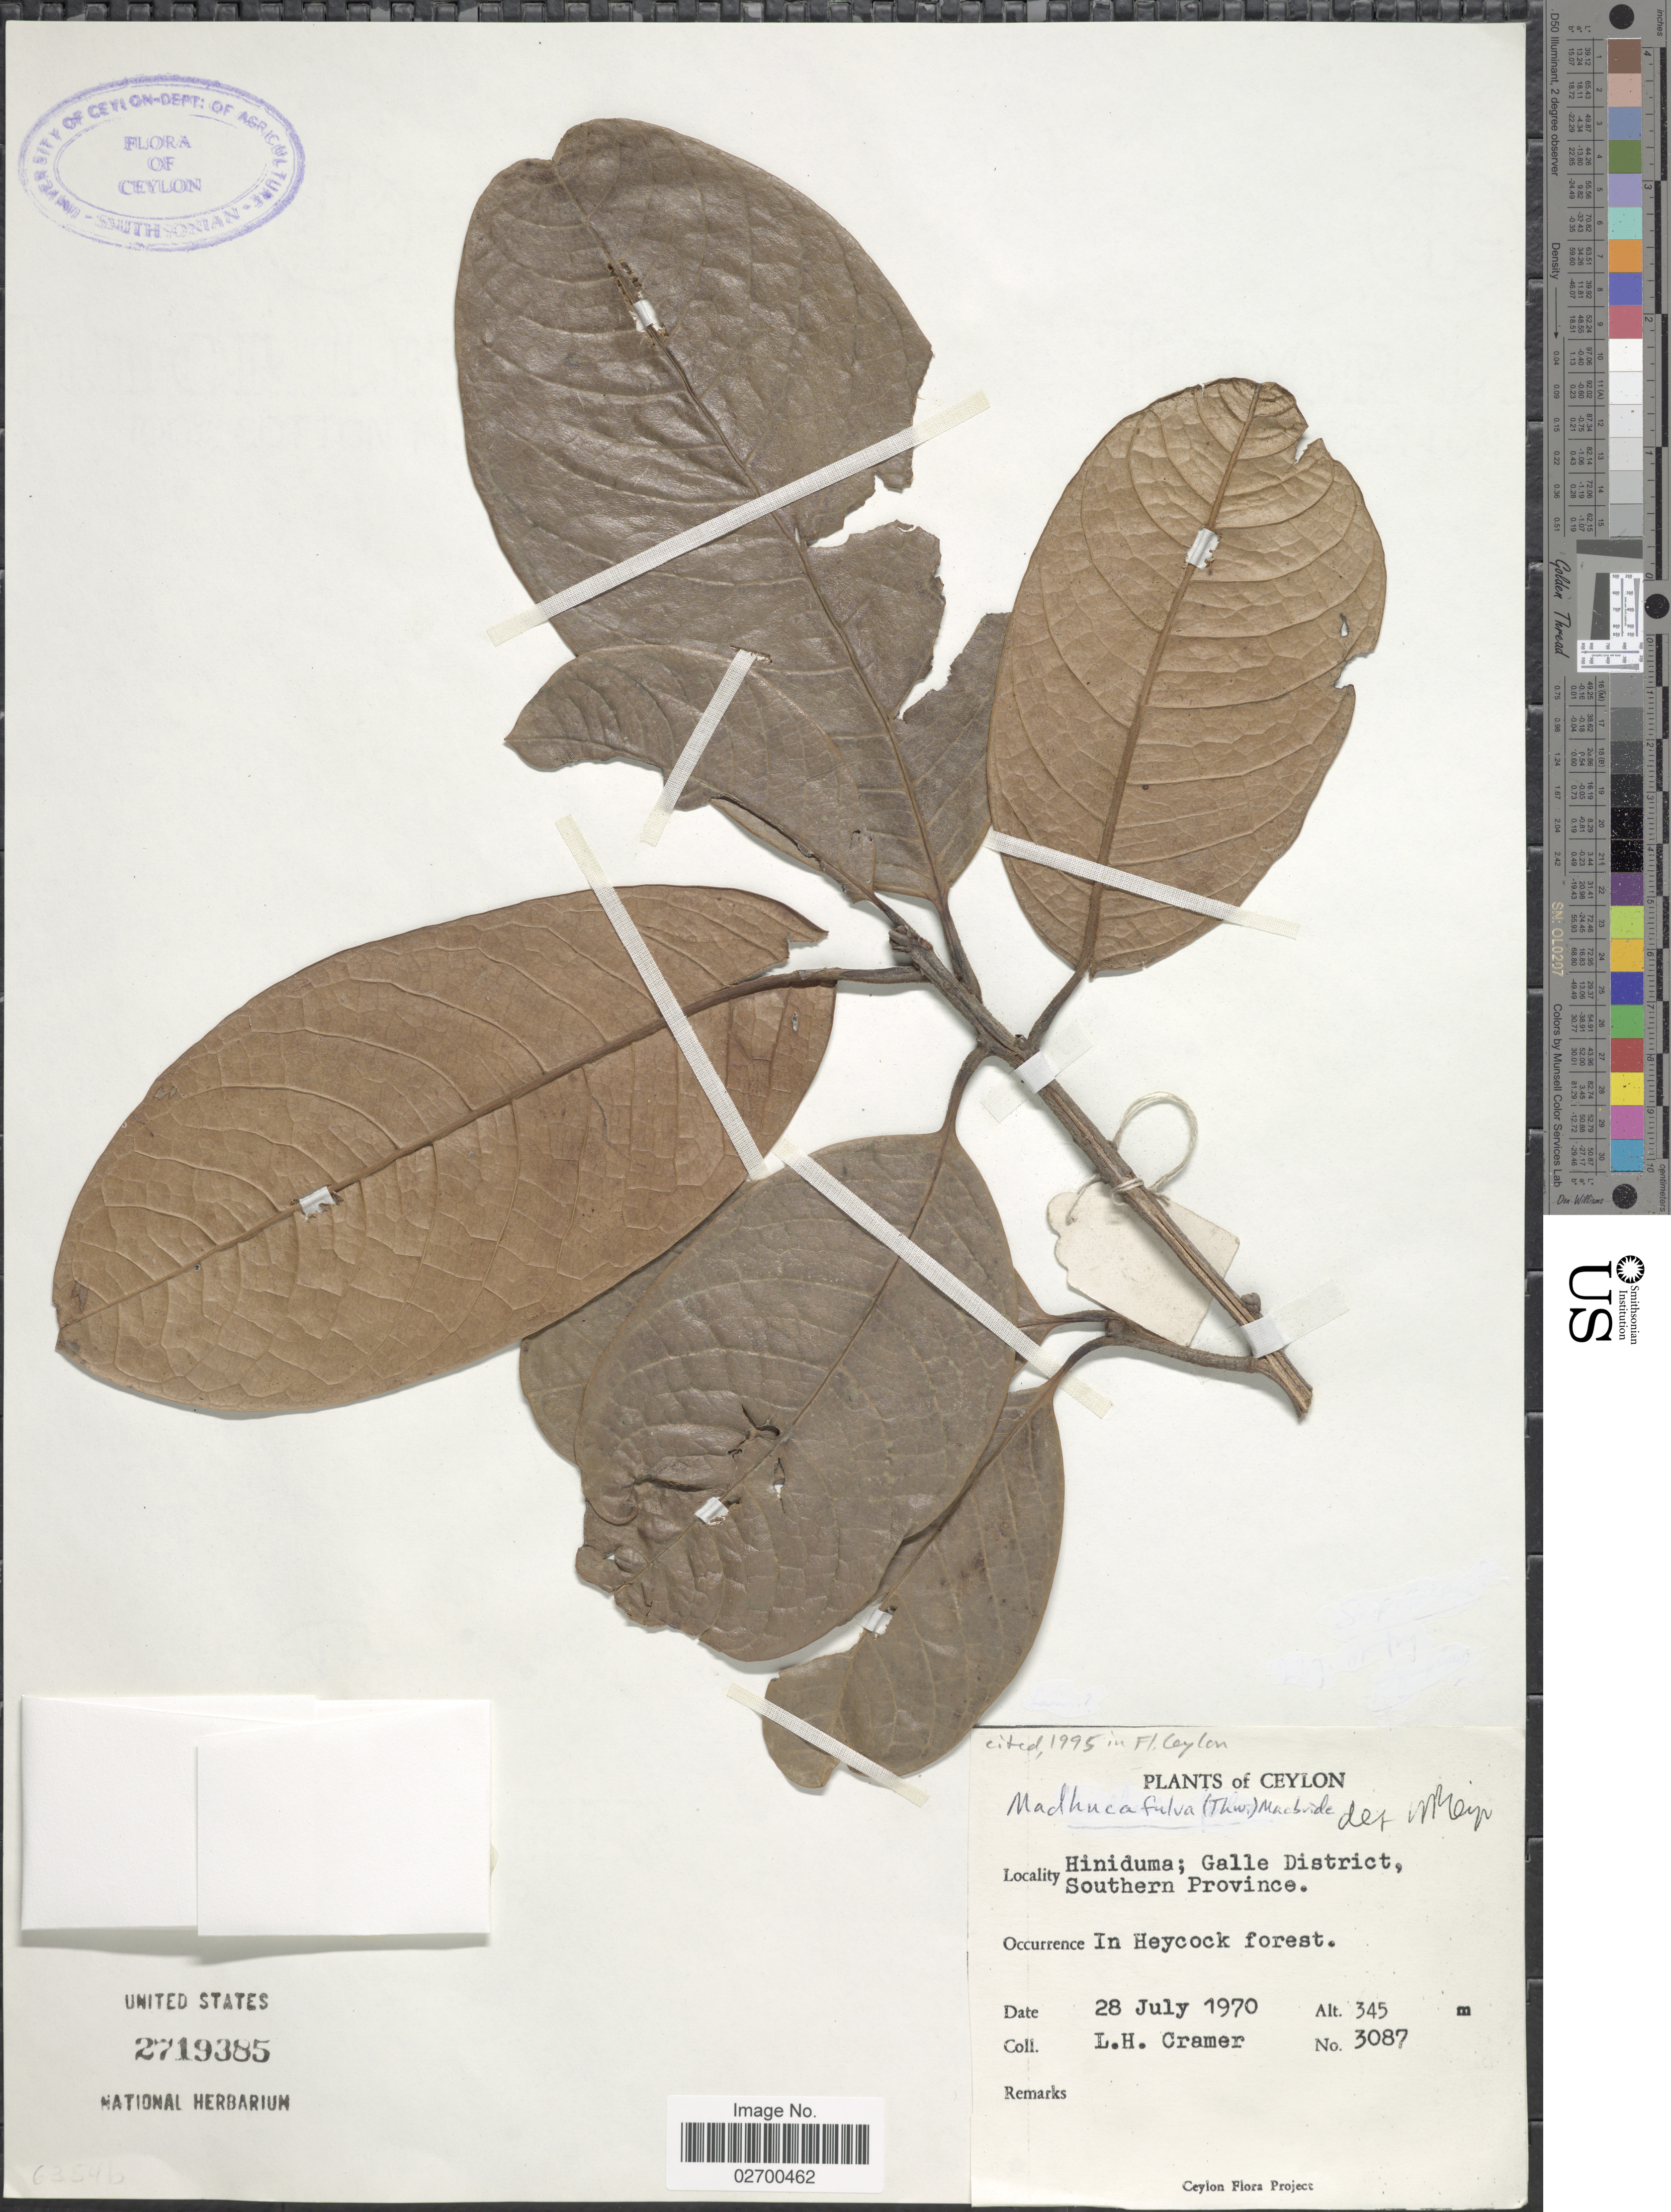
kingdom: Plantae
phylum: Tracheophyta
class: Magnoliopsida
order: Ericales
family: Sapotaceae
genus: Madhuca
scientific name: Madhuca fulva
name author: (Thwaites) J.F. Macbr.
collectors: L. H. Cramer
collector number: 3087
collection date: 1970-07-28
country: Sri Lanka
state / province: Southern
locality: Ceylon. Hiniduma; Galle District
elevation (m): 345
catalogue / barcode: US 2719385